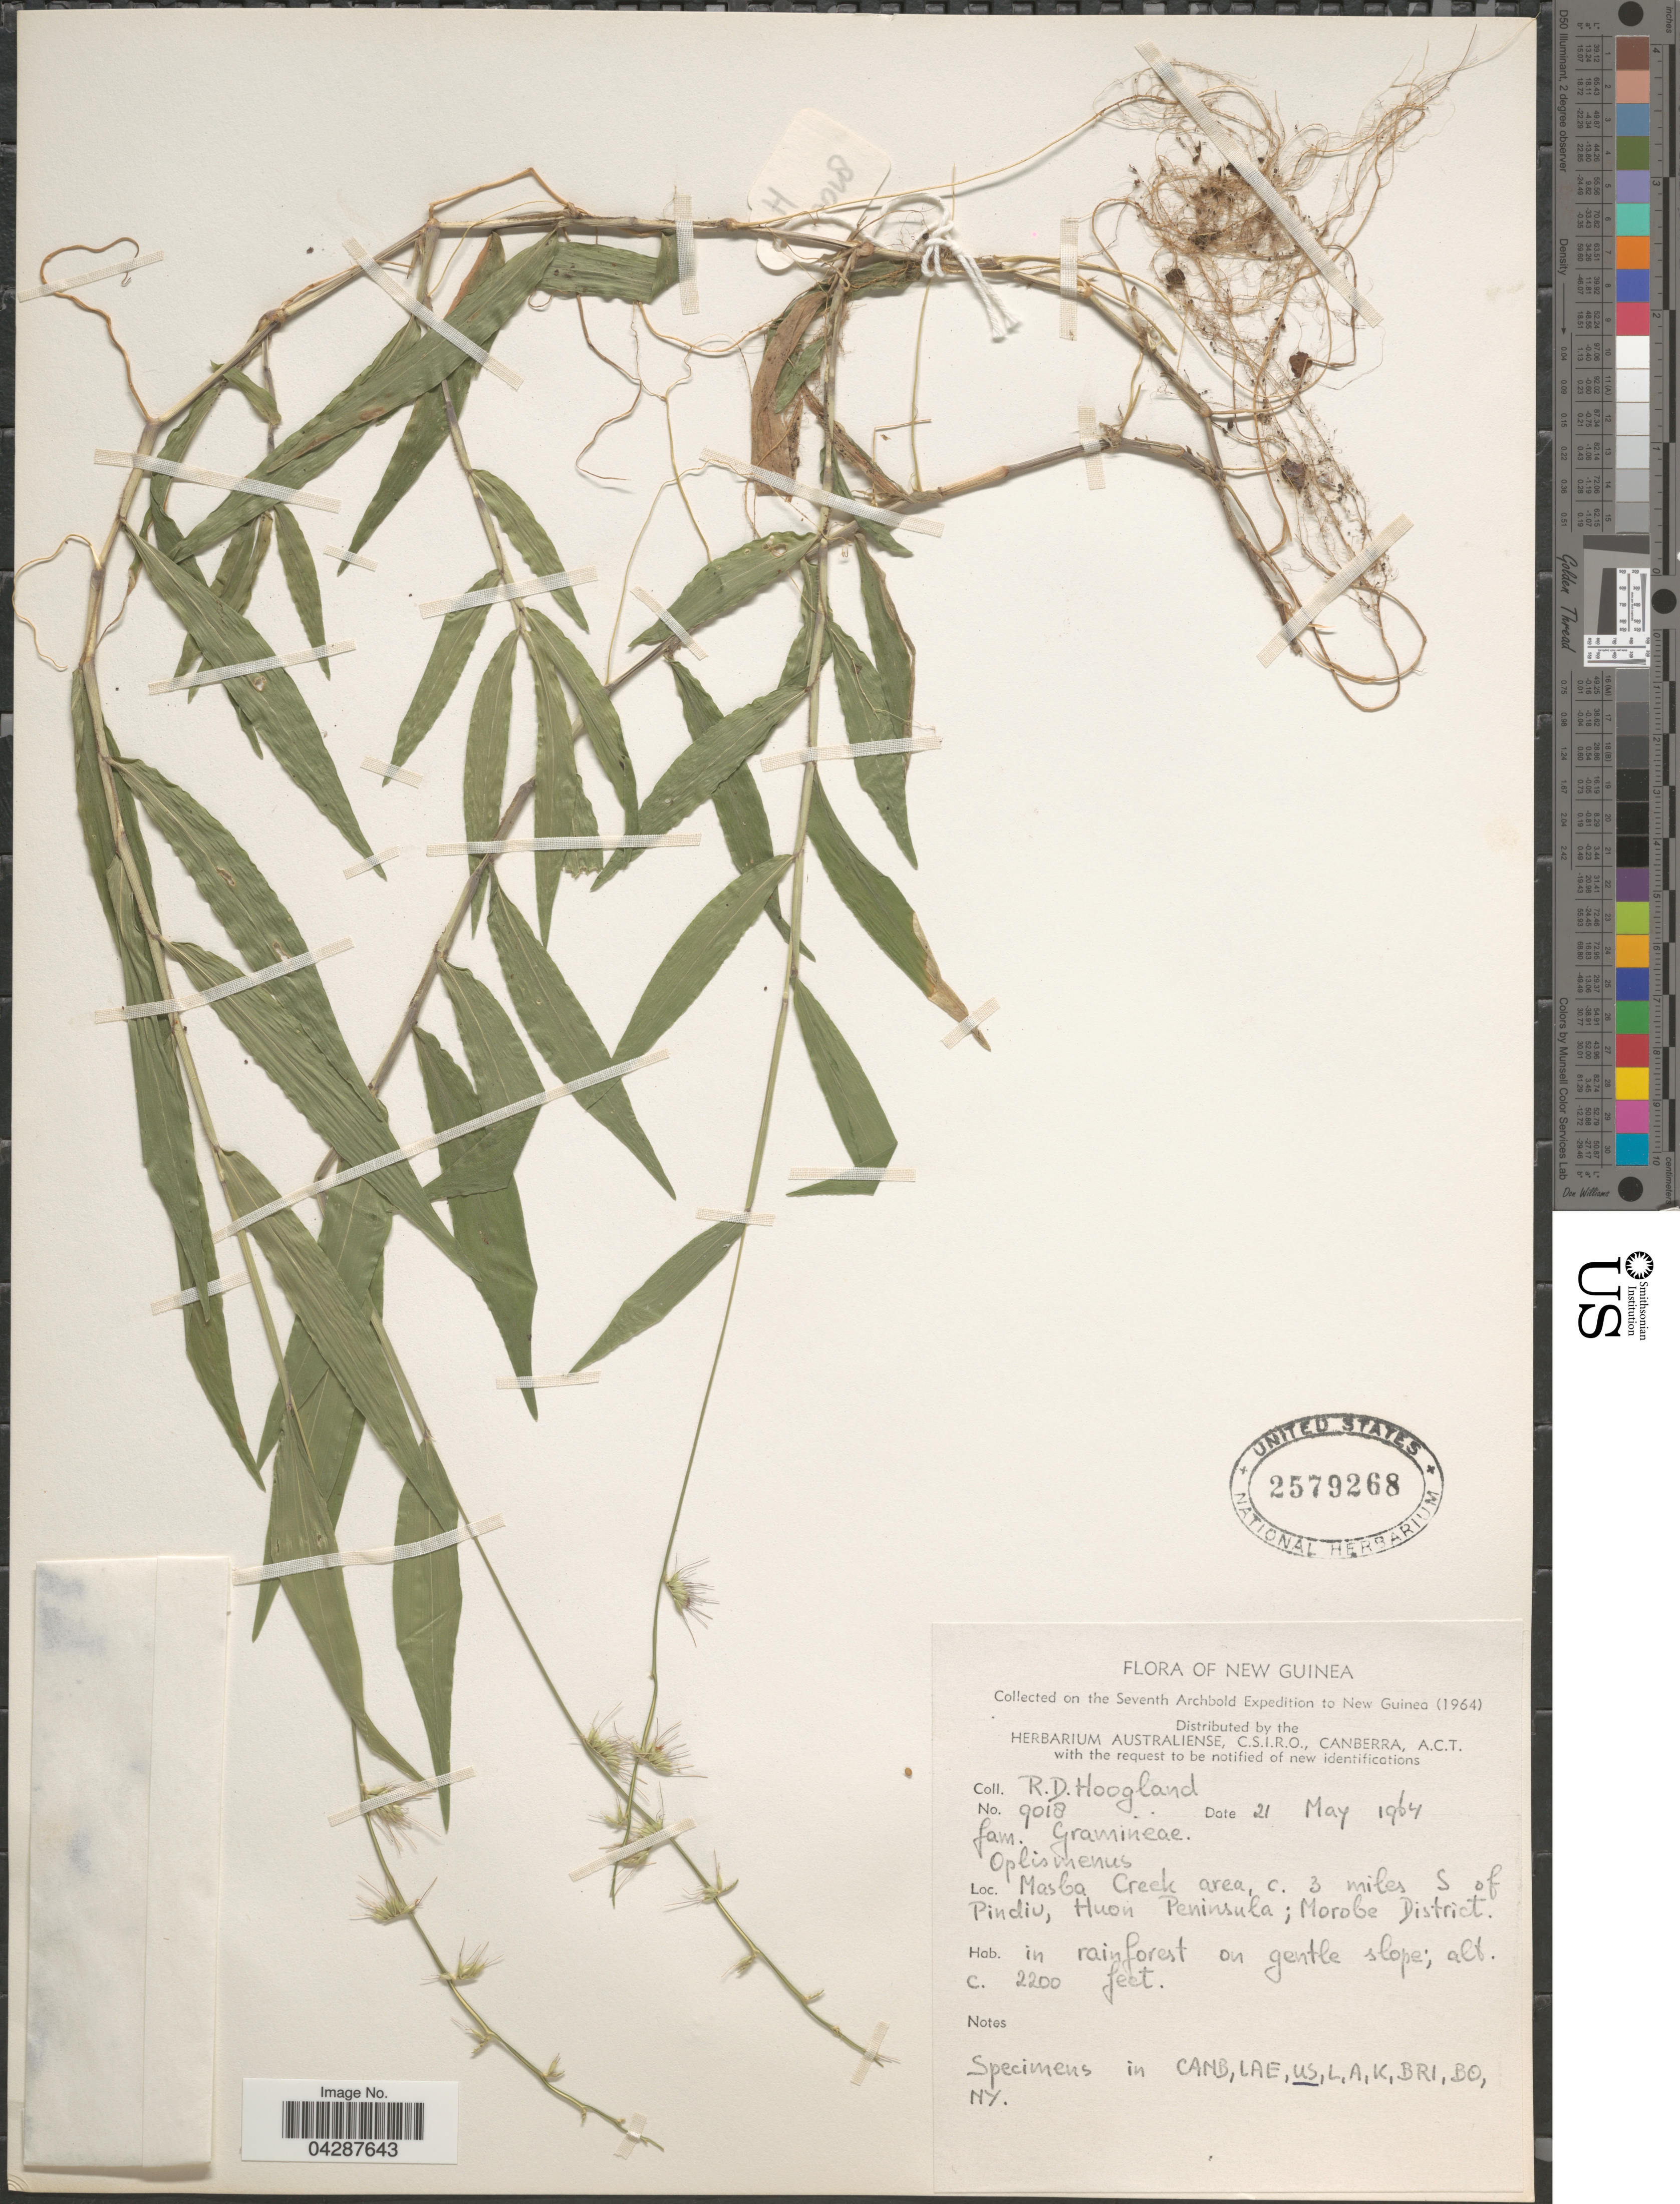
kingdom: Plantae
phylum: Tracheophyta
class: Liliopsida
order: Poales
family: Poaceae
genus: Oplismenus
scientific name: Oplismenus sp.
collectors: R. D. Hoogland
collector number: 9018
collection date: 1964-05-21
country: Papua New Guinea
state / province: Morobe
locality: New Guinea. Collected on the Seventh Archbold Expedition to New Guinea (1964). Masba Creek area, c. 3 miles S of Pindiu, Huon Peninsula; Morobe District.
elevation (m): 671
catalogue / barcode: US 2579268